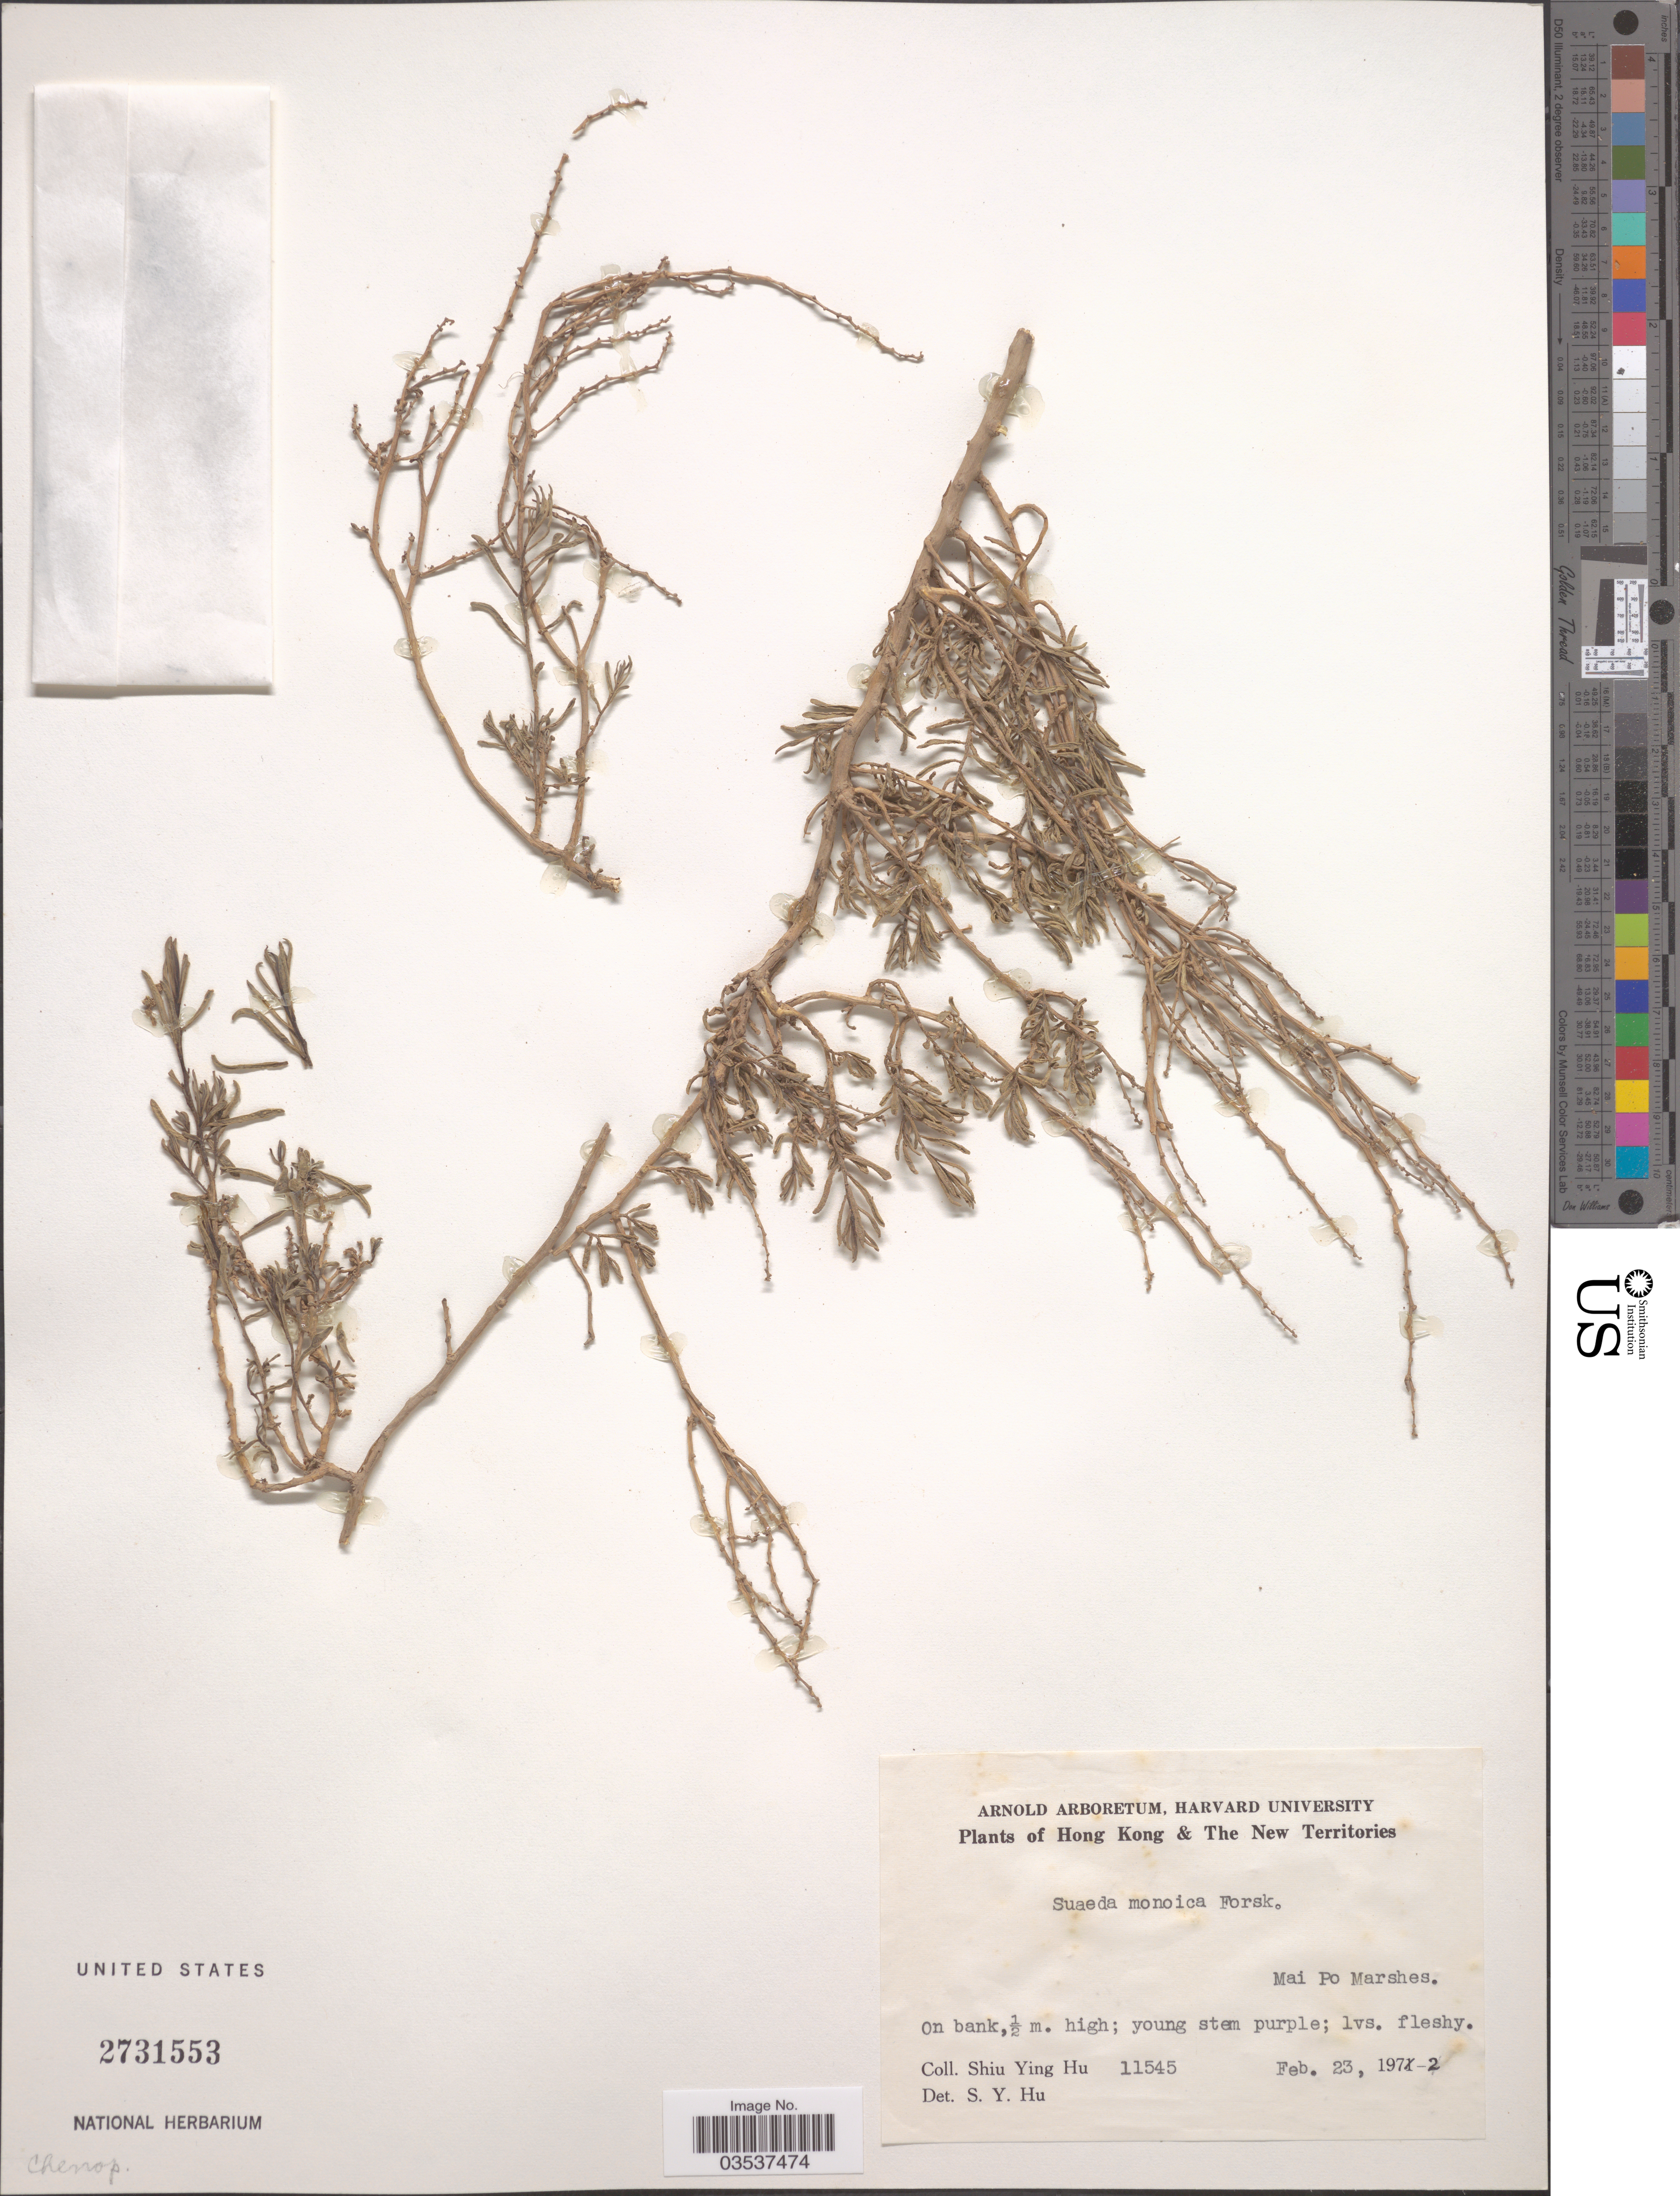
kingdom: Plantae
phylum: Tracheophyta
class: Magnoliopsida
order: Caryophyllales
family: Amaranthaceae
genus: Suaeda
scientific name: Suaeda monoica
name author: Forssk. ex J.F. Gmel.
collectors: S. Y. Hu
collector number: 11545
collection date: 1972-02-23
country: China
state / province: Hong Kong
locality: The New Territories. Mai Po Marshes.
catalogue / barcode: US 2731553